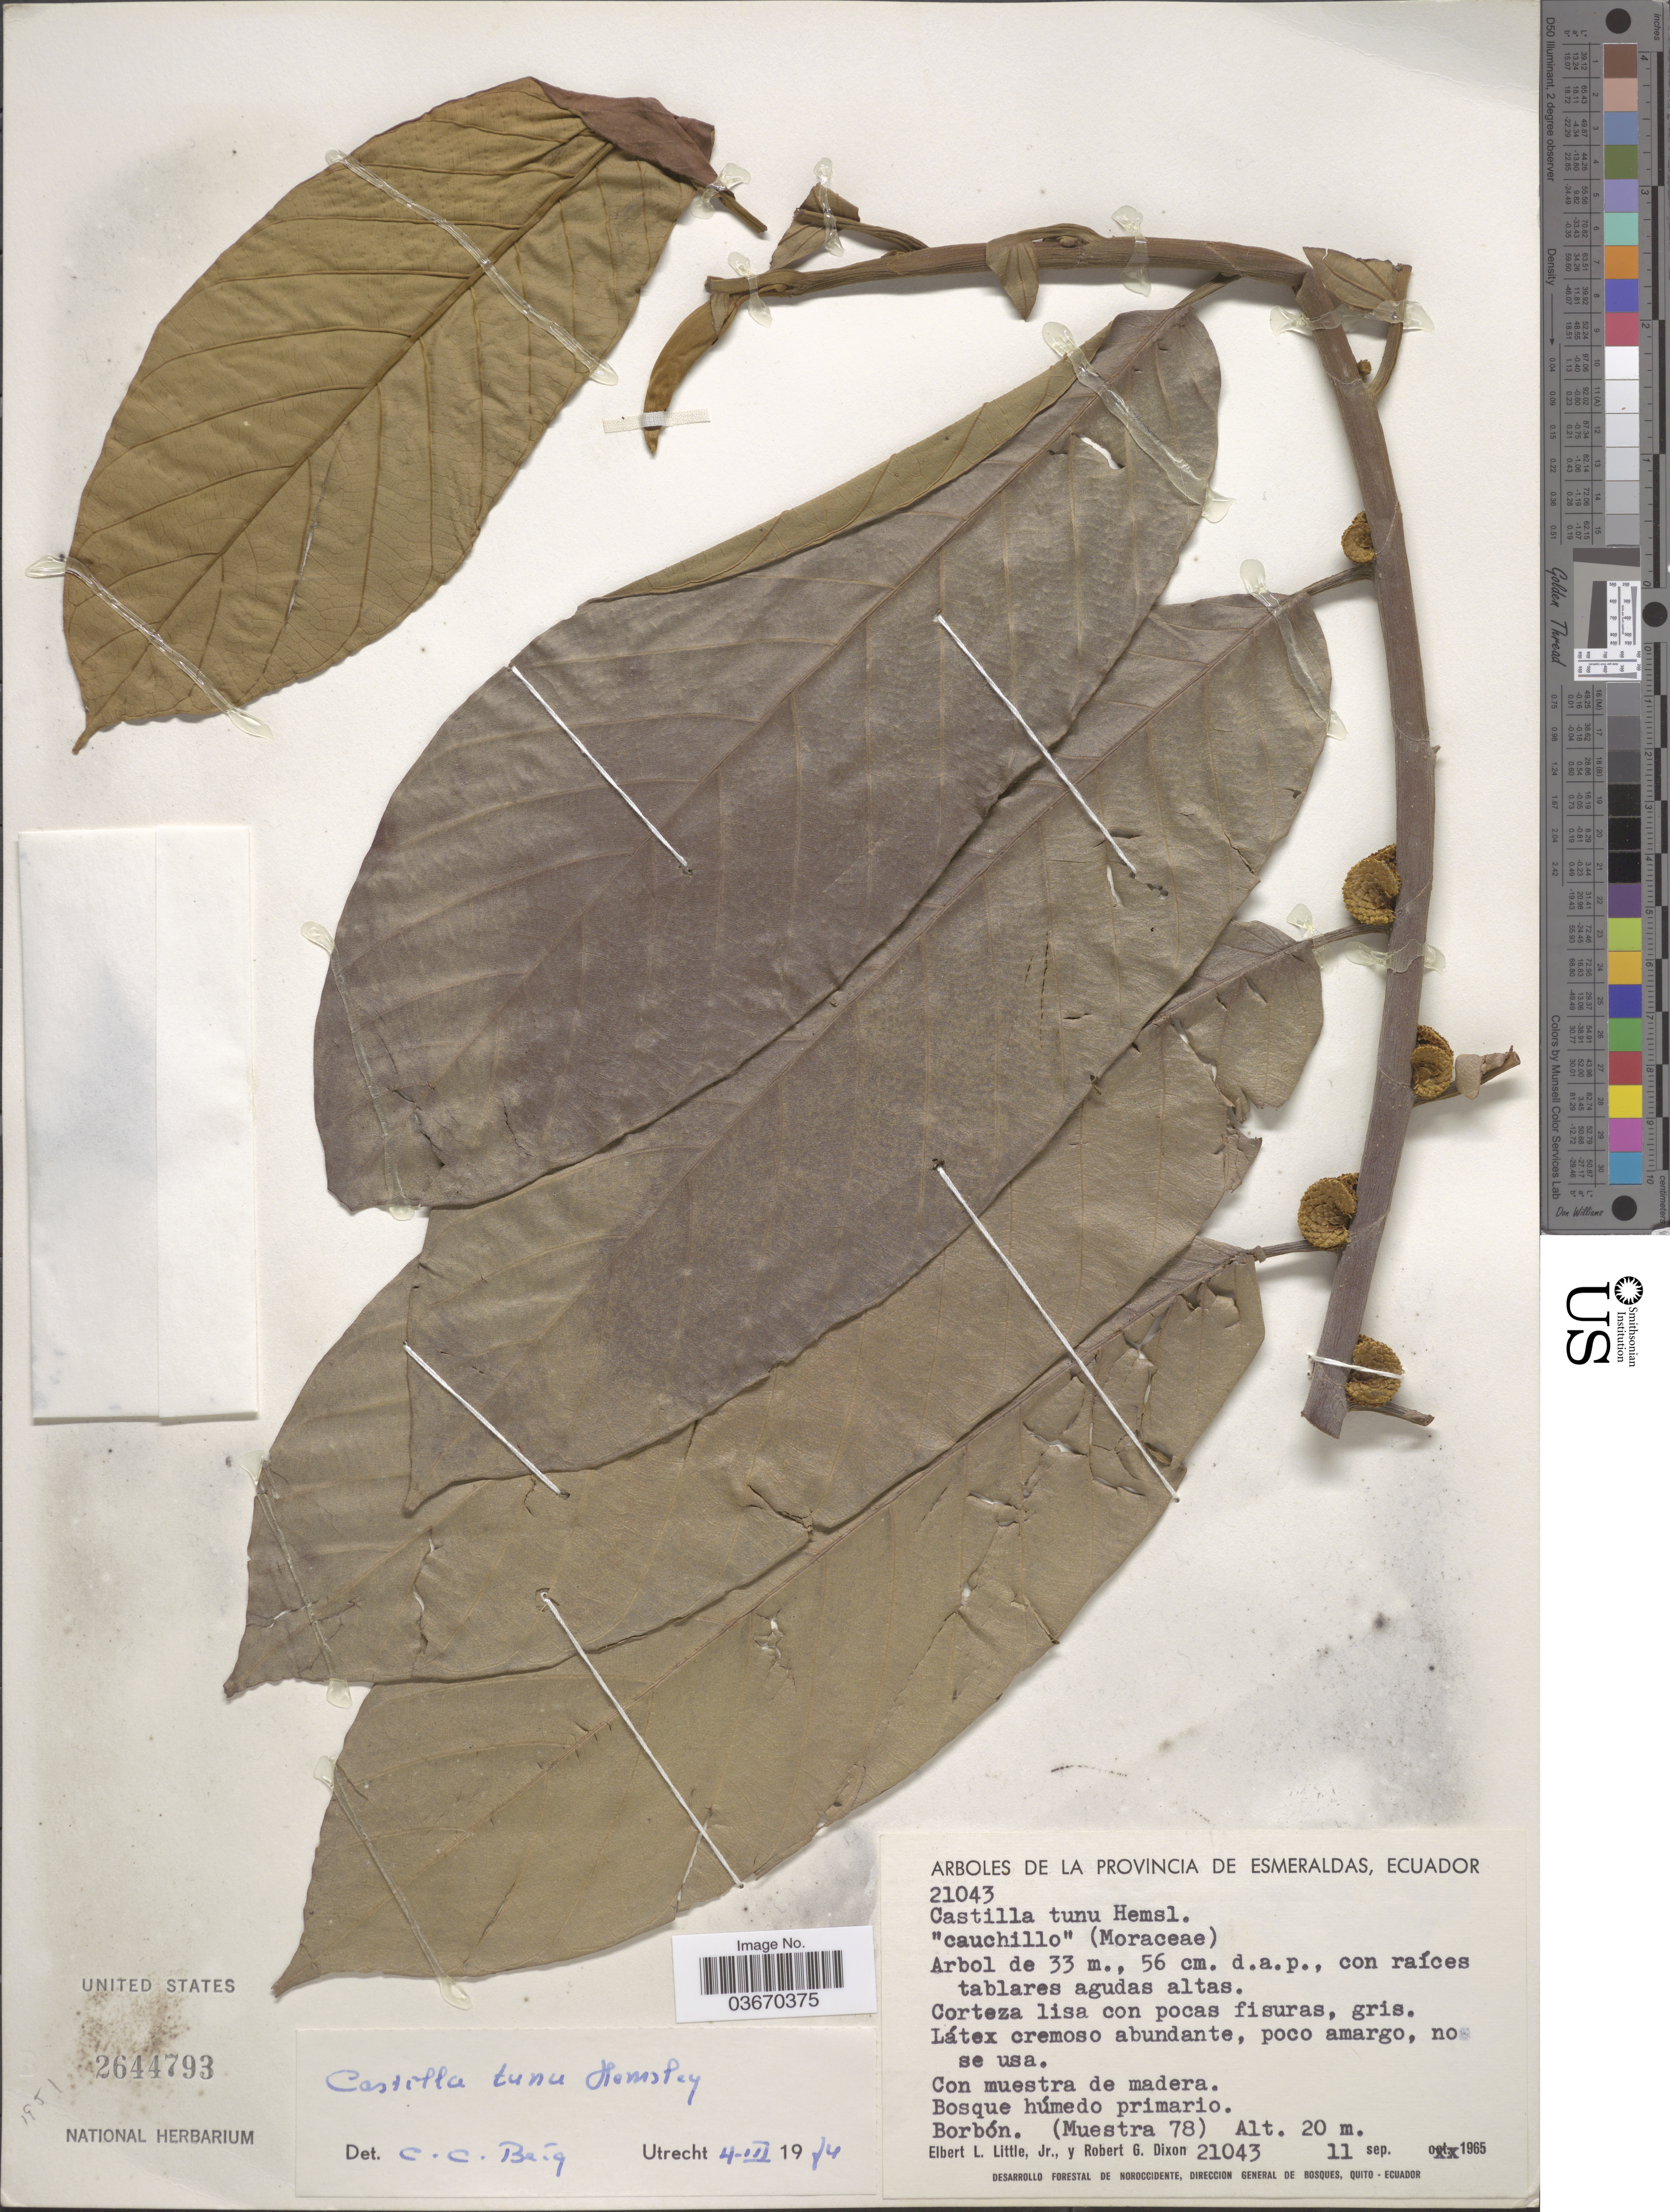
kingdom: Plantae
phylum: Tracheophyta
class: Magnoliopsida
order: Rosales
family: Moraceae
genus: Castilla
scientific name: Castilla tunu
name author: Hemsl.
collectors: E. L. Little & R. G. Dixon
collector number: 21043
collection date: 1965-09-11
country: Ecuador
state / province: Esmeraldas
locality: Borbón. (Muestra 78).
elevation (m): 20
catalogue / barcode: US 2644793